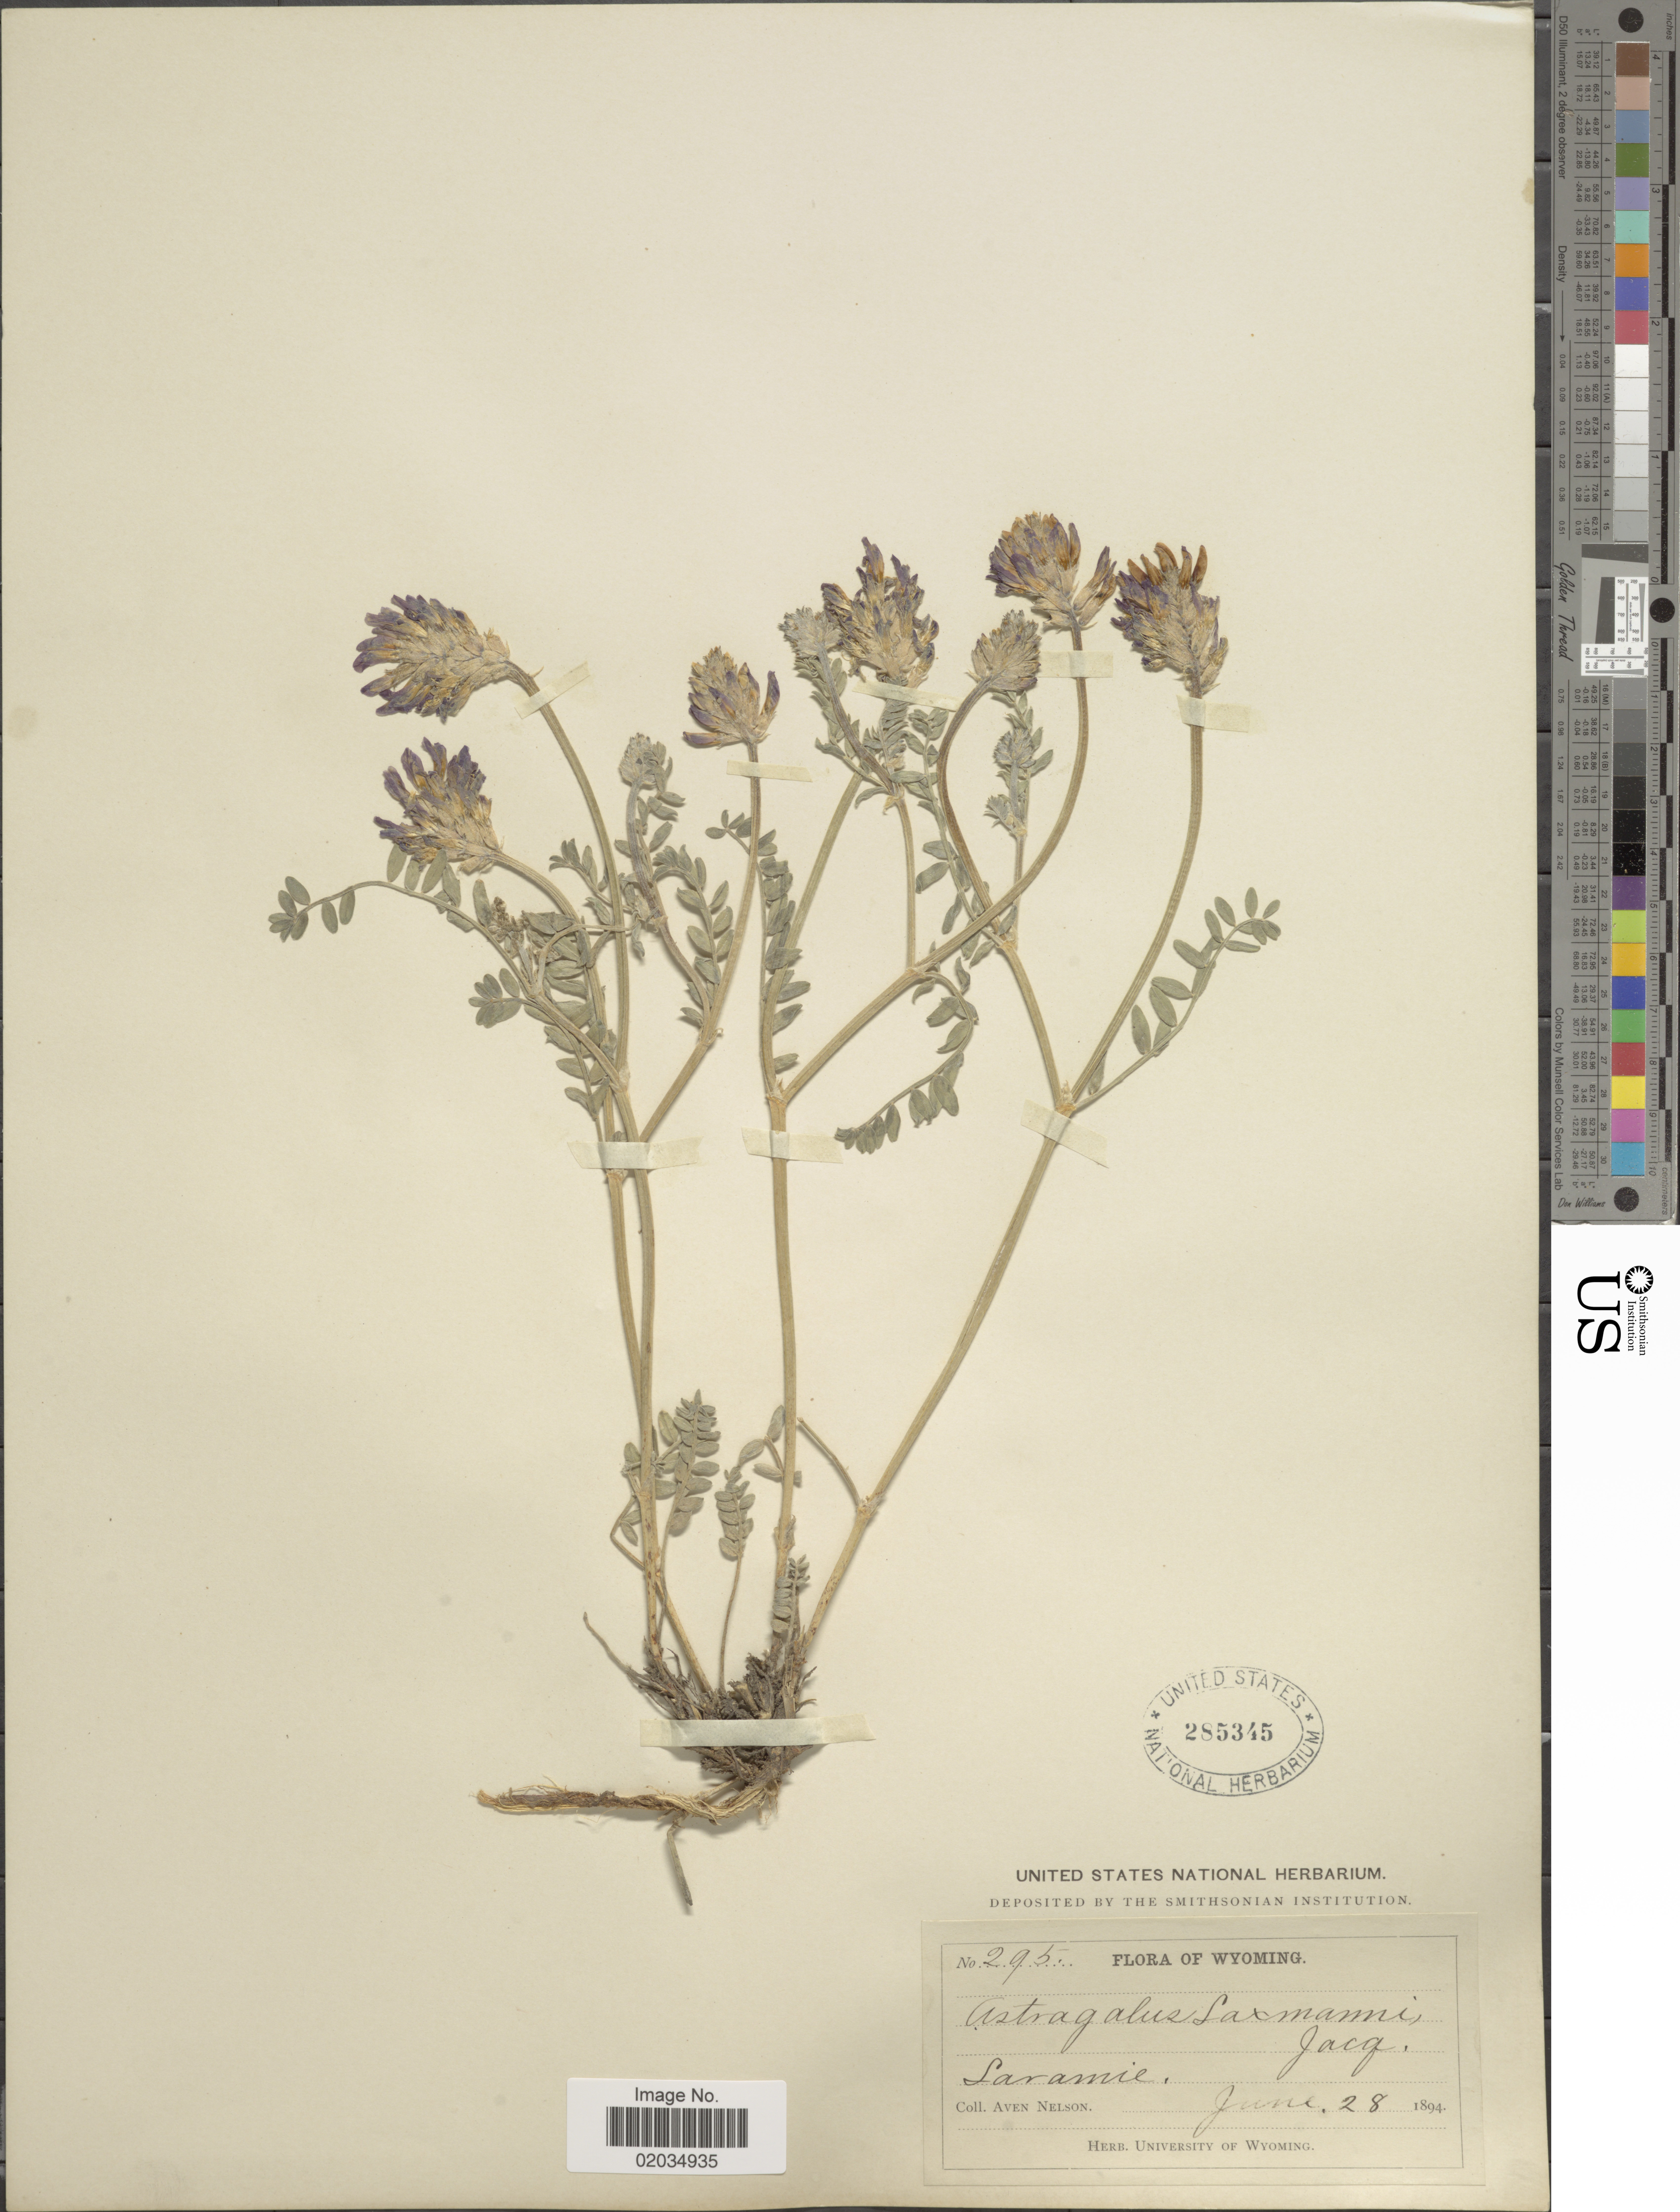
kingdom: Plantae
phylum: Tracheophyta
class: Magnoliopsida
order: Fabales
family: Fabaceae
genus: Astragalus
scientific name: Astragalus striatus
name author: Nutt.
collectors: A. Nelson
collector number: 295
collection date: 1894-06-28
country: United States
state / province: Wyoming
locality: Laramie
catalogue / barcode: US 285345